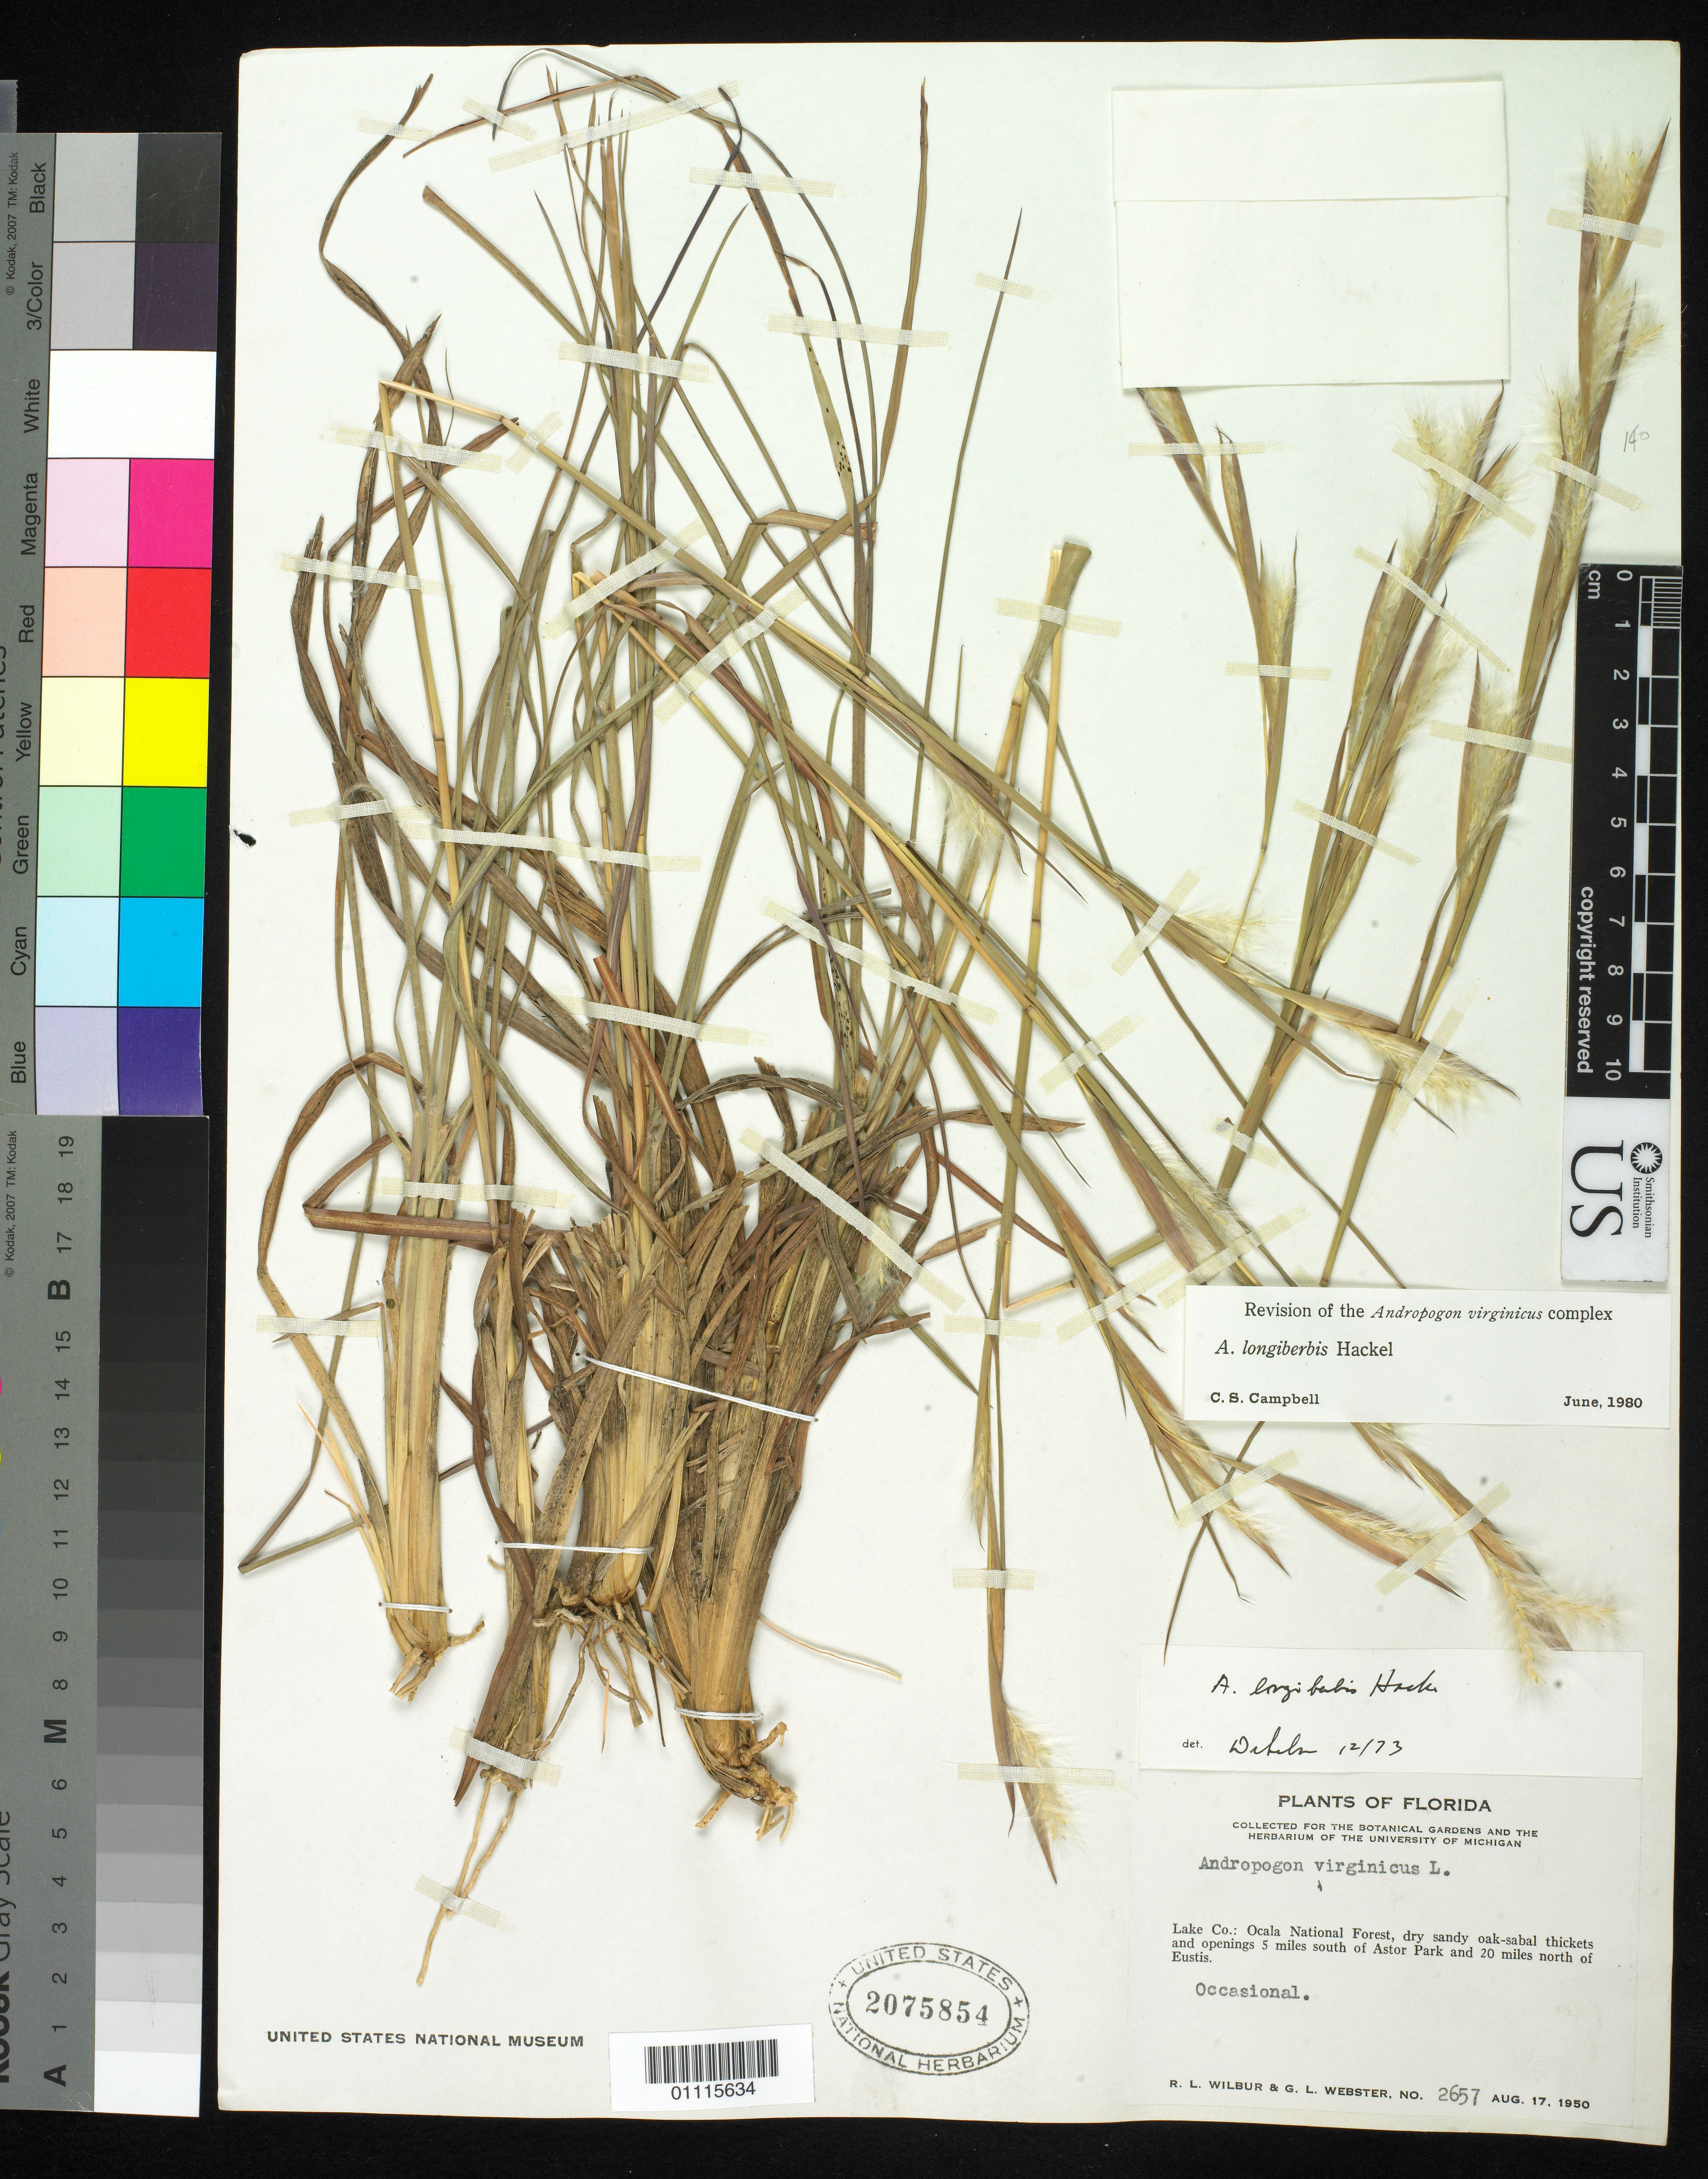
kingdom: Plantae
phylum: Tracheophyta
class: Liliopsida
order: Poales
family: Poaceae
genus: Andropogon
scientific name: Andropogon longiberbis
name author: Hack.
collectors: R. L. Wilbur & G. L. Webster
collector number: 2657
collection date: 1950-08-17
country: United States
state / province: Florida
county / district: Lake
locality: Ocala National Forest. 5 mi. S of Astor Park and 20 mi. N of Eustis.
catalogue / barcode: US 2075854